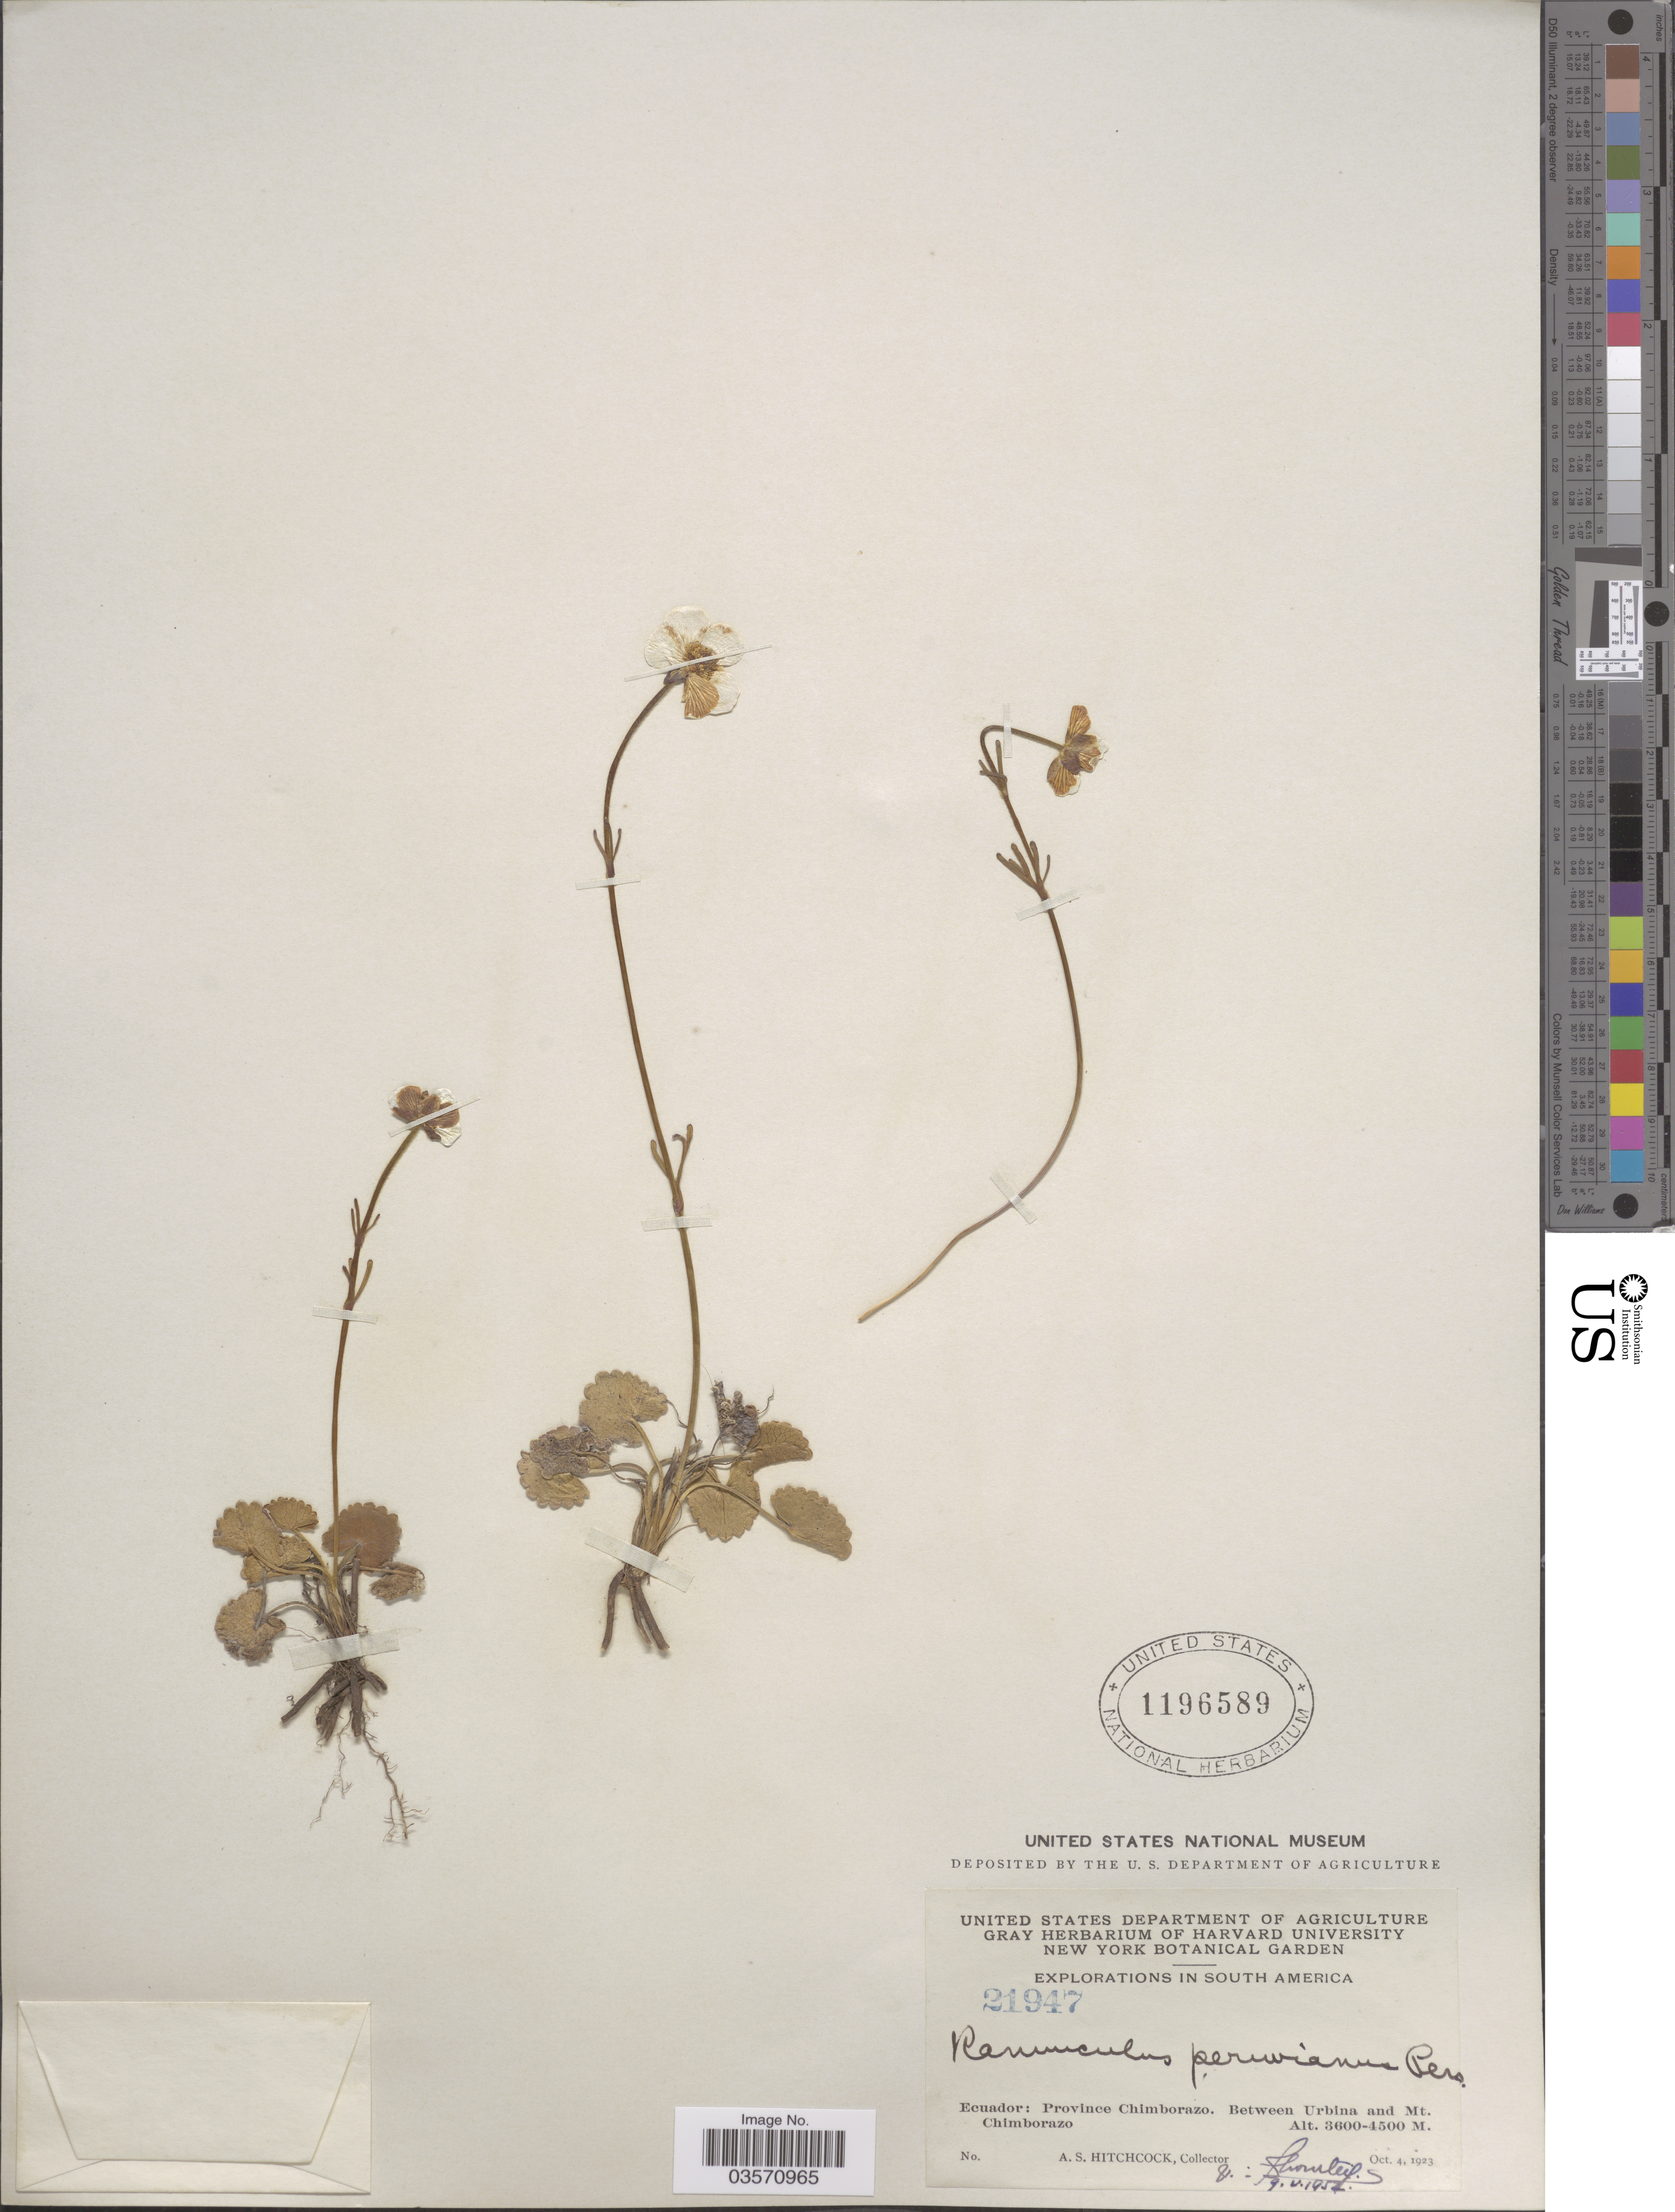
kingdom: Plantae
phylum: Tracheophyta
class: Magnoliopsida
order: Ranunculales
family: Ranunculaceae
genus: Ranunculus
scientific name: Ranunculus peruvianus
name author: Pers.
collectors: A. S. Hitchcock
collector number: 21947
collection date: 1923-10-04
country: Ecuador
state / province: Chimborazo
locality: Between Urbina and Mt. Chimborazo.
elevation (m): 3600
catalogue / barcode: US 1196589